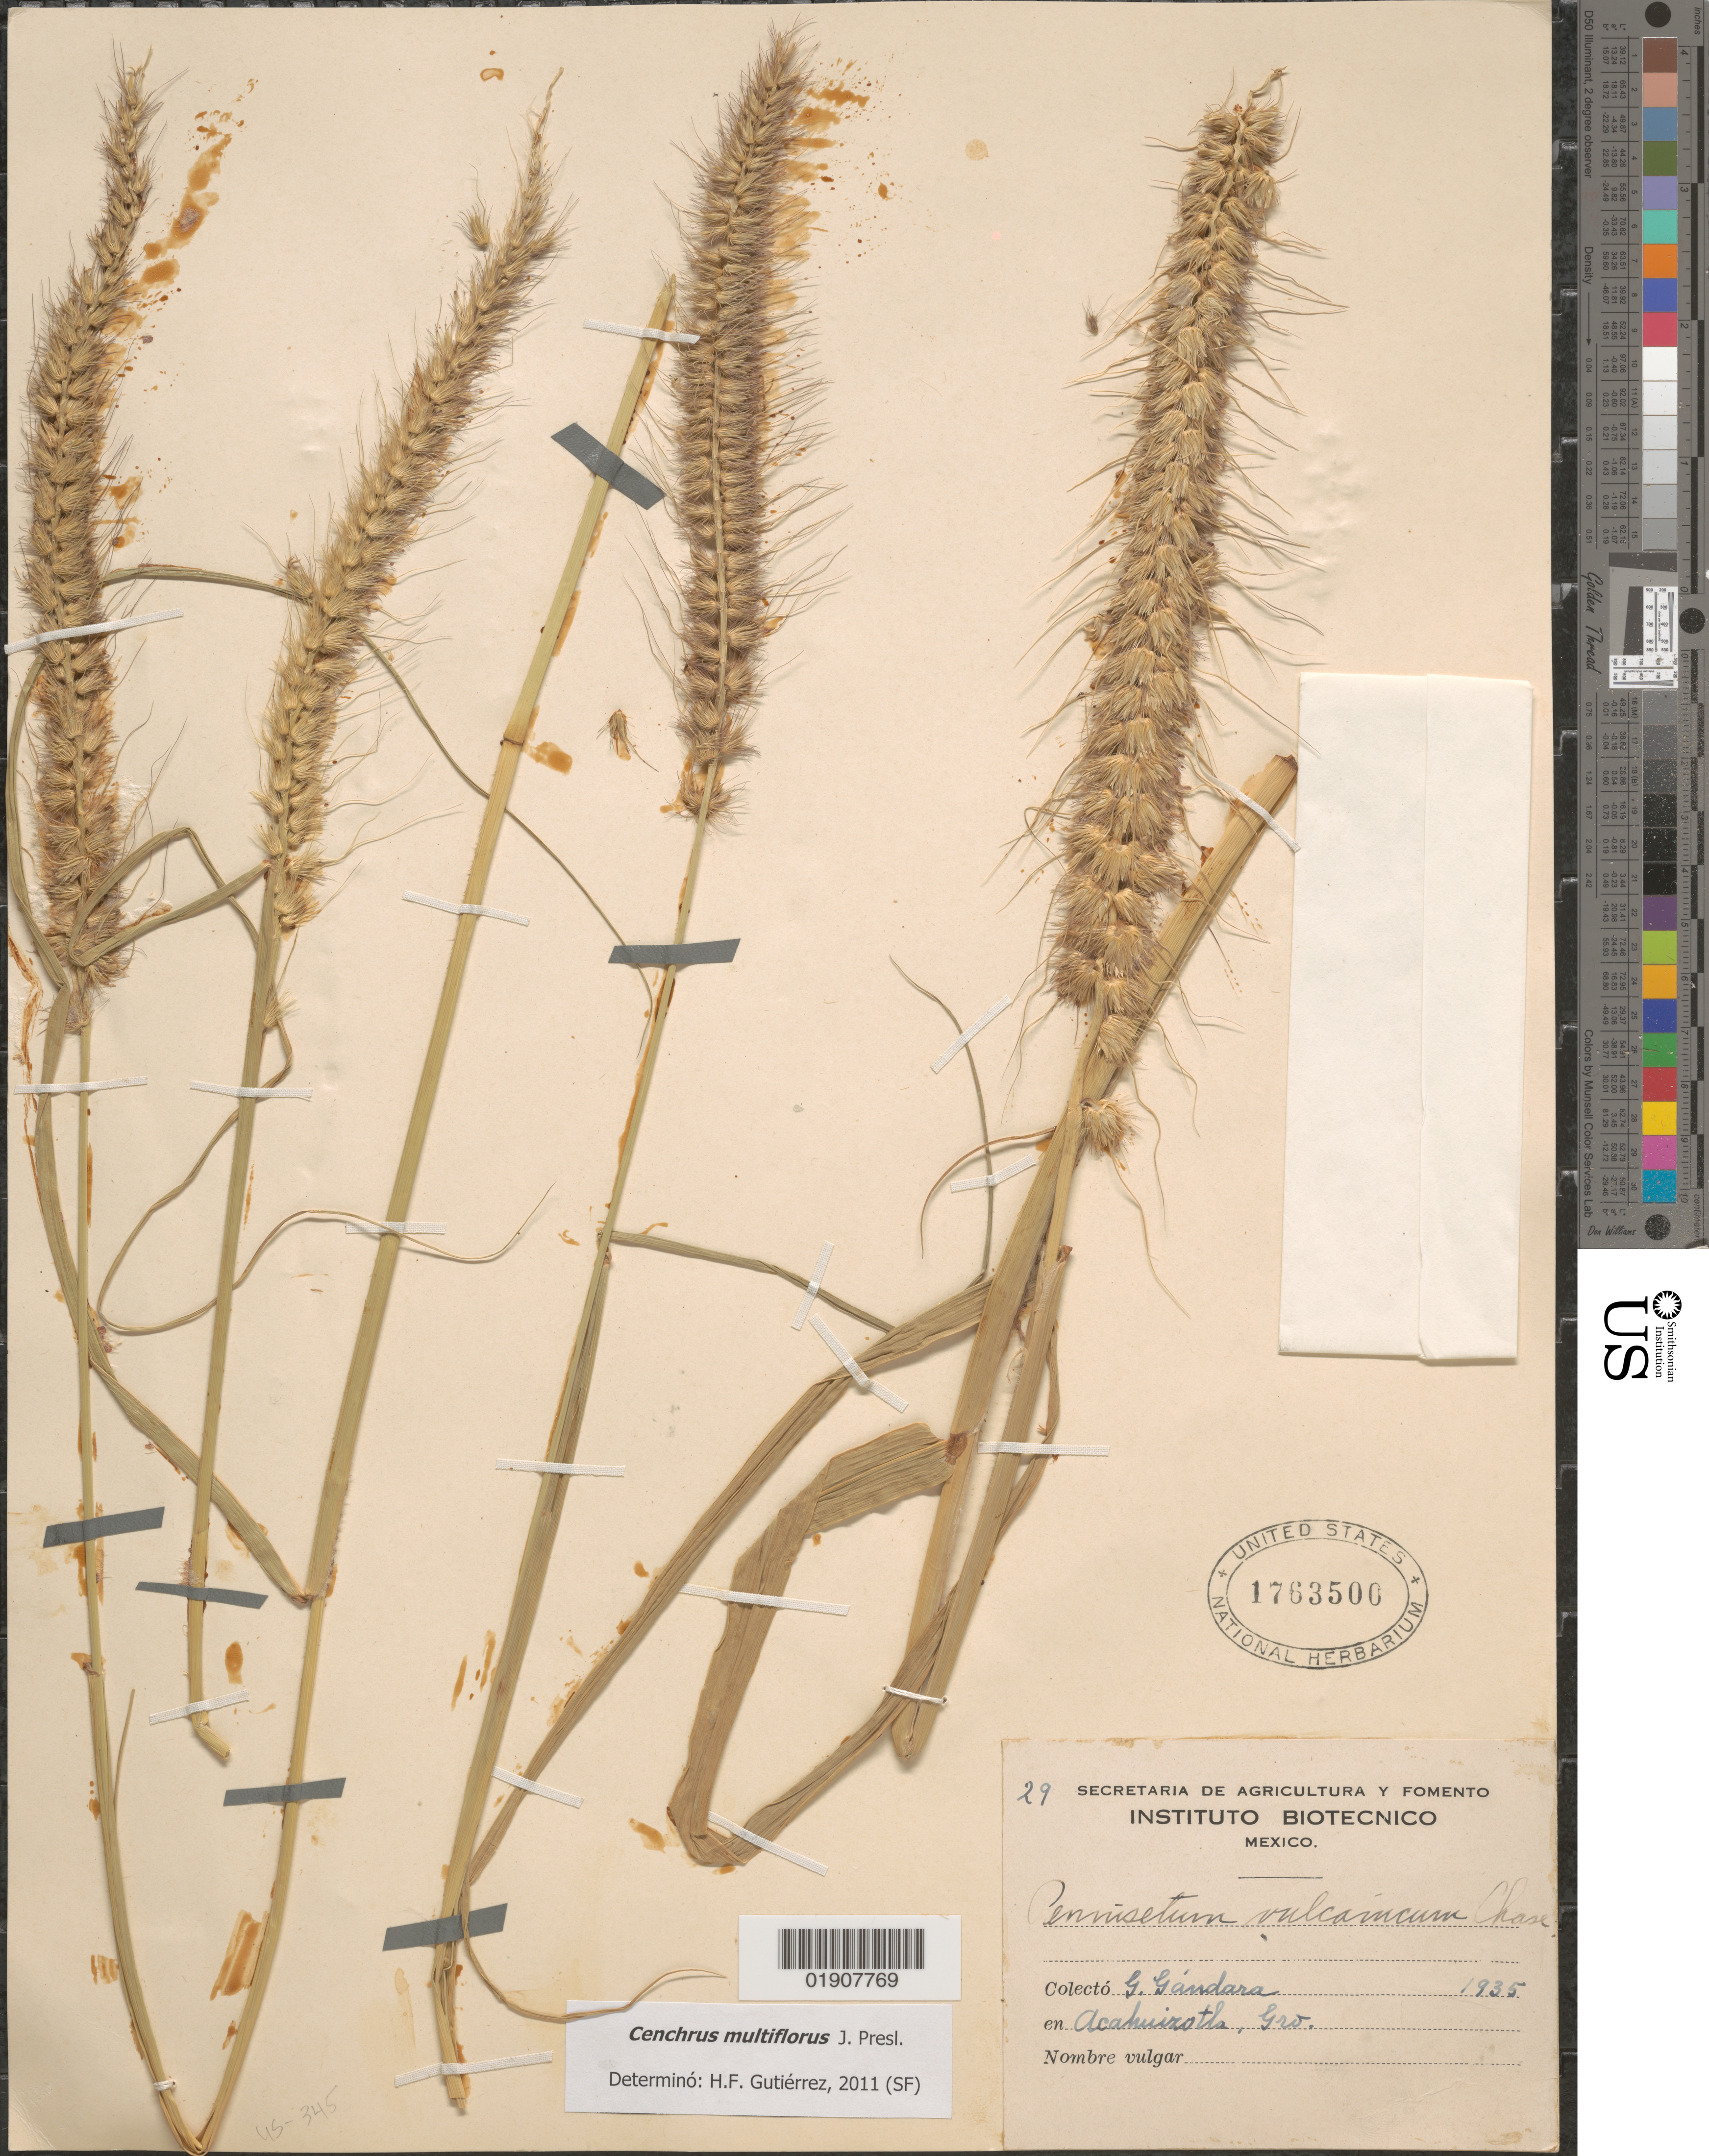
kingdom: Plantae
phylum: Tracheophyta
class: Liliopsida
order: Poales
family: Poaceae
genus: Cenchrus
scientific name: Cenchrus multiflorus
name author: C. Presl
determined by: Gutiérrez, H. F.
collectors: G. Gandara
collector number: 29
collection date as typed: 1935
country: Mexico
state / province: Guerrero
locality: Acahuizotla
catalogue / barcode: US 1763500